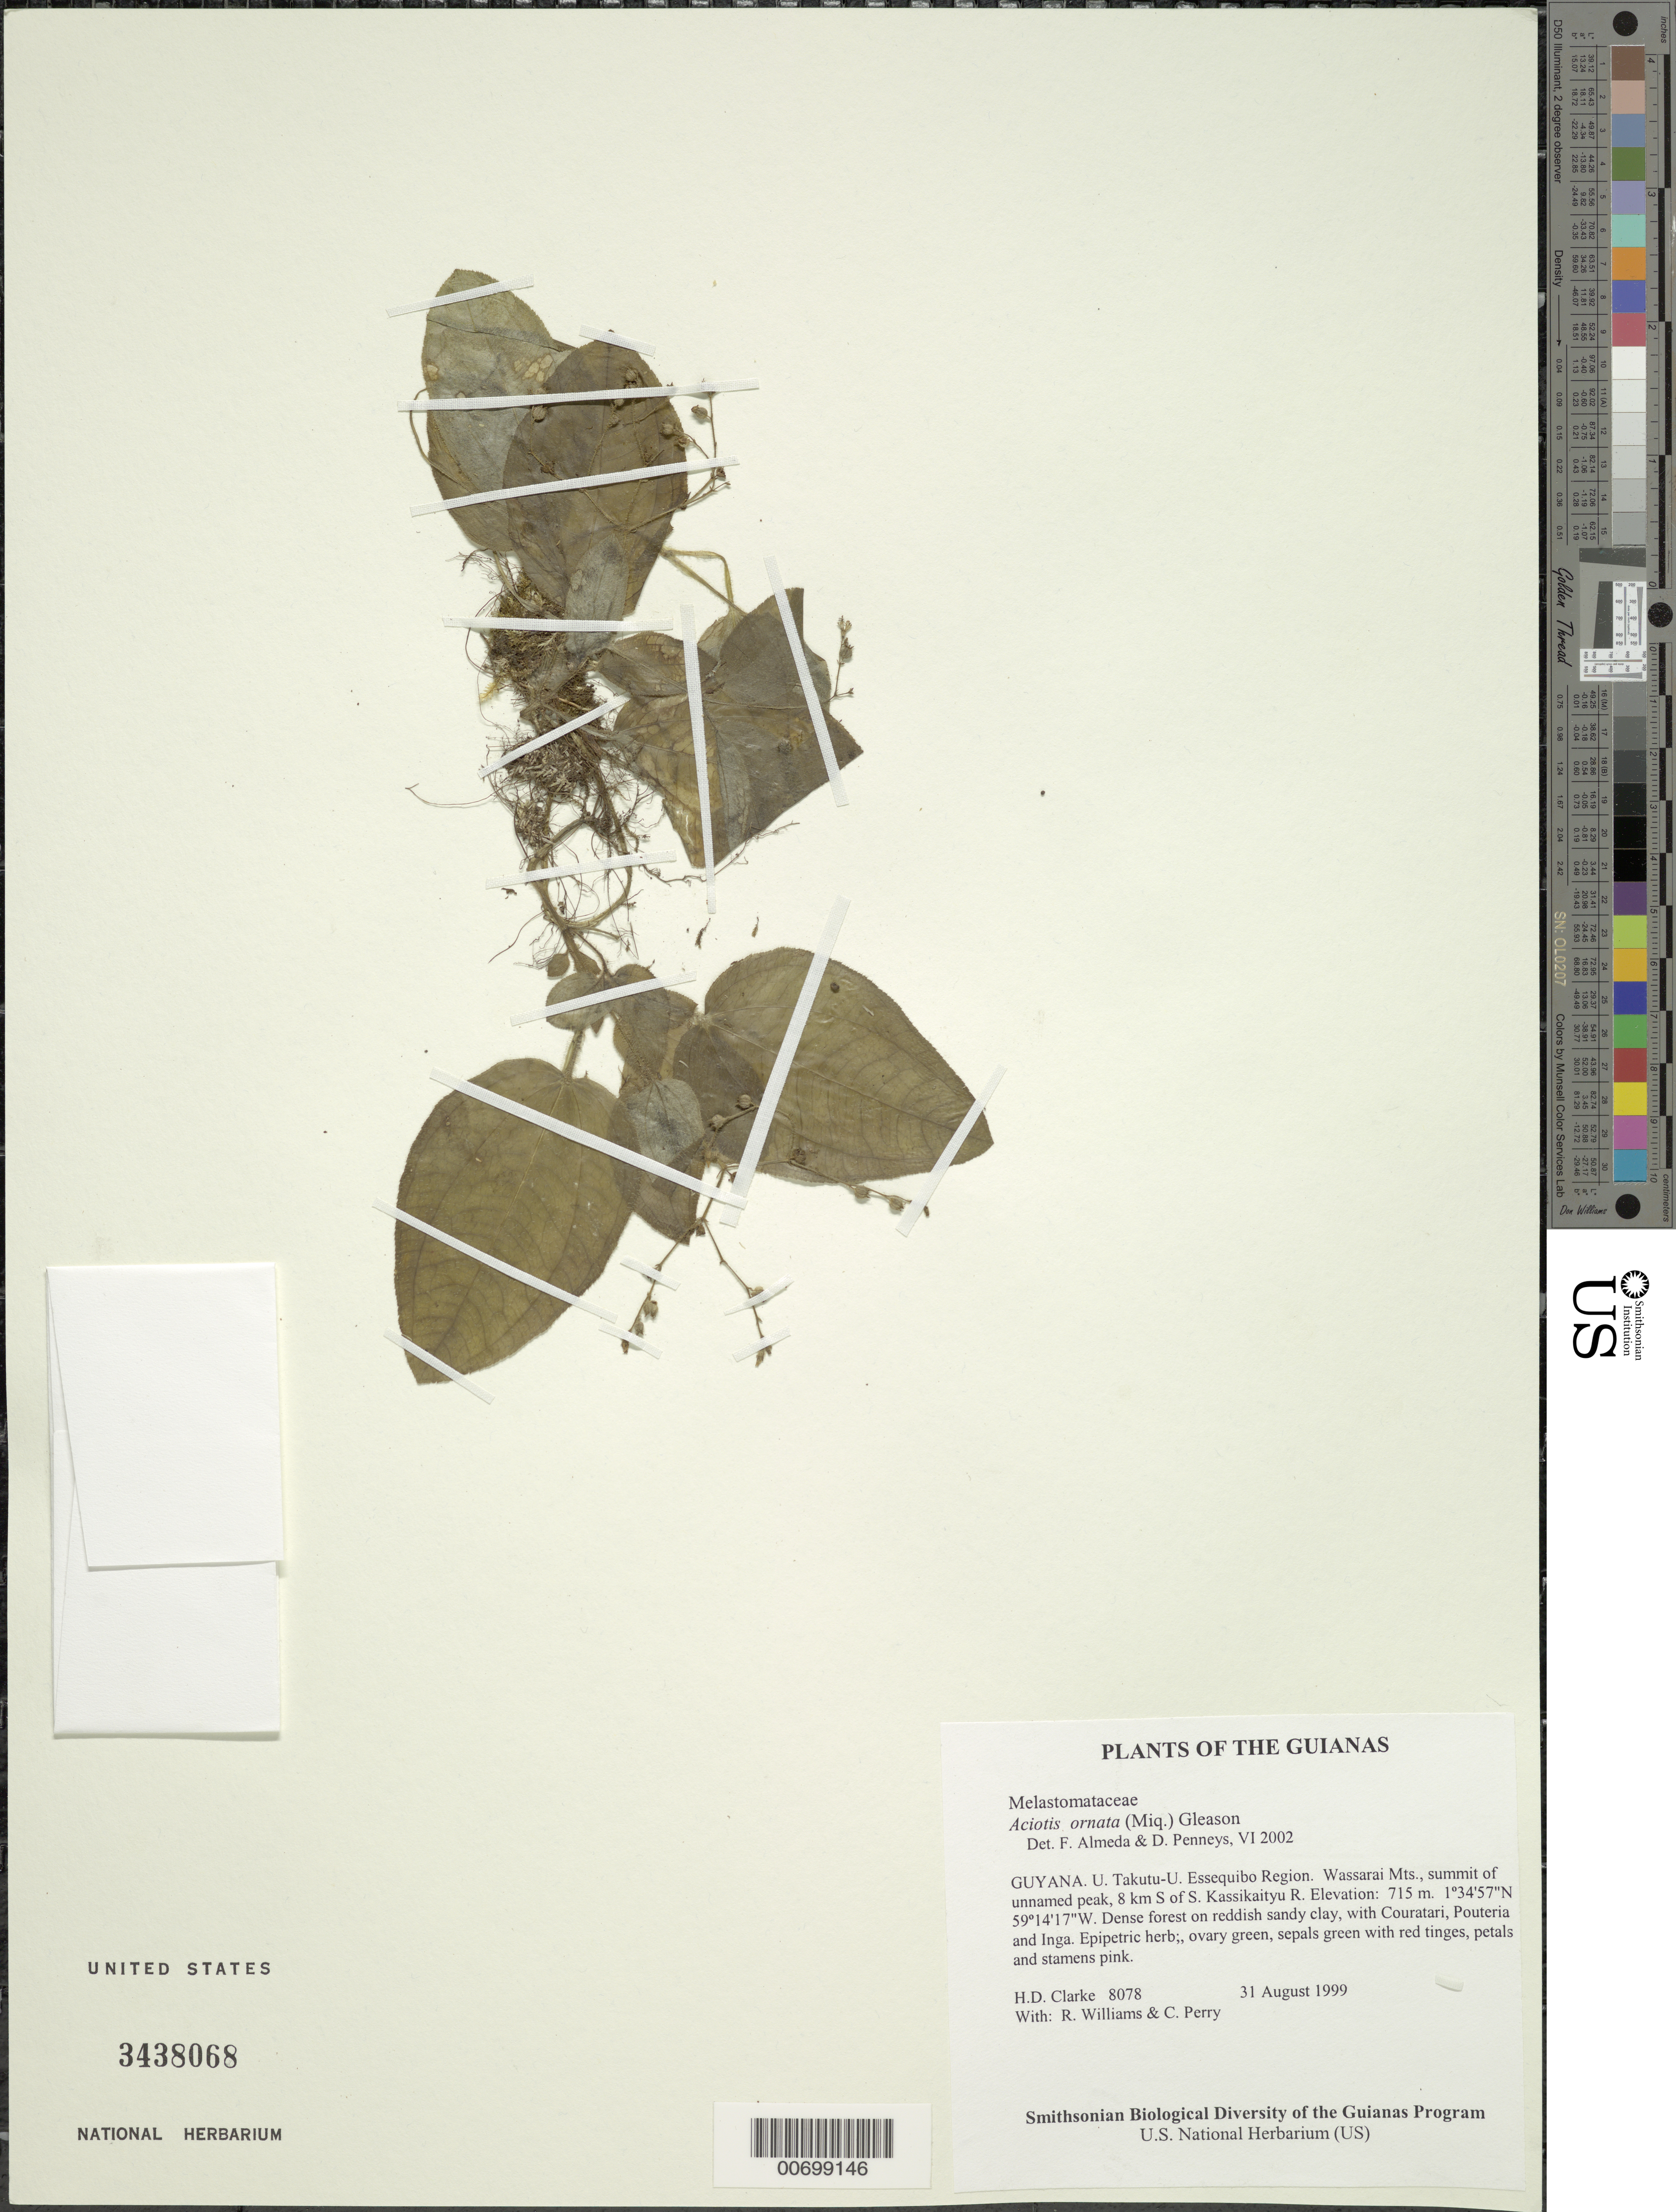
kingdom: Plantae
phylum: Tracheophyta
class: Magnoliopsida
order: Myrtales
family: Melastomataceae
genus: Aciotis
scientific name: Aciotis ornata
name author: (Miq.) Gleason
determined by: Almeda, F.; Penneys, D. S.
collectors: H. D. Clarke, R. Williams & C. Perry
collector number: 8078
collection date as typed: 31 August 1999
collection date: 1999-08-31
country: Guyana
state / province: U. Takutu-U. Essequibo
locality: Wassarai Mts., summit of unnamed peak, 8 km S of S. Kassikaityu R.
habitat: Dense forest on reddish sandy clay, with Couratari, Pouteria and Inga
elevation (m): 715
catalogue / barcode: US 3438068